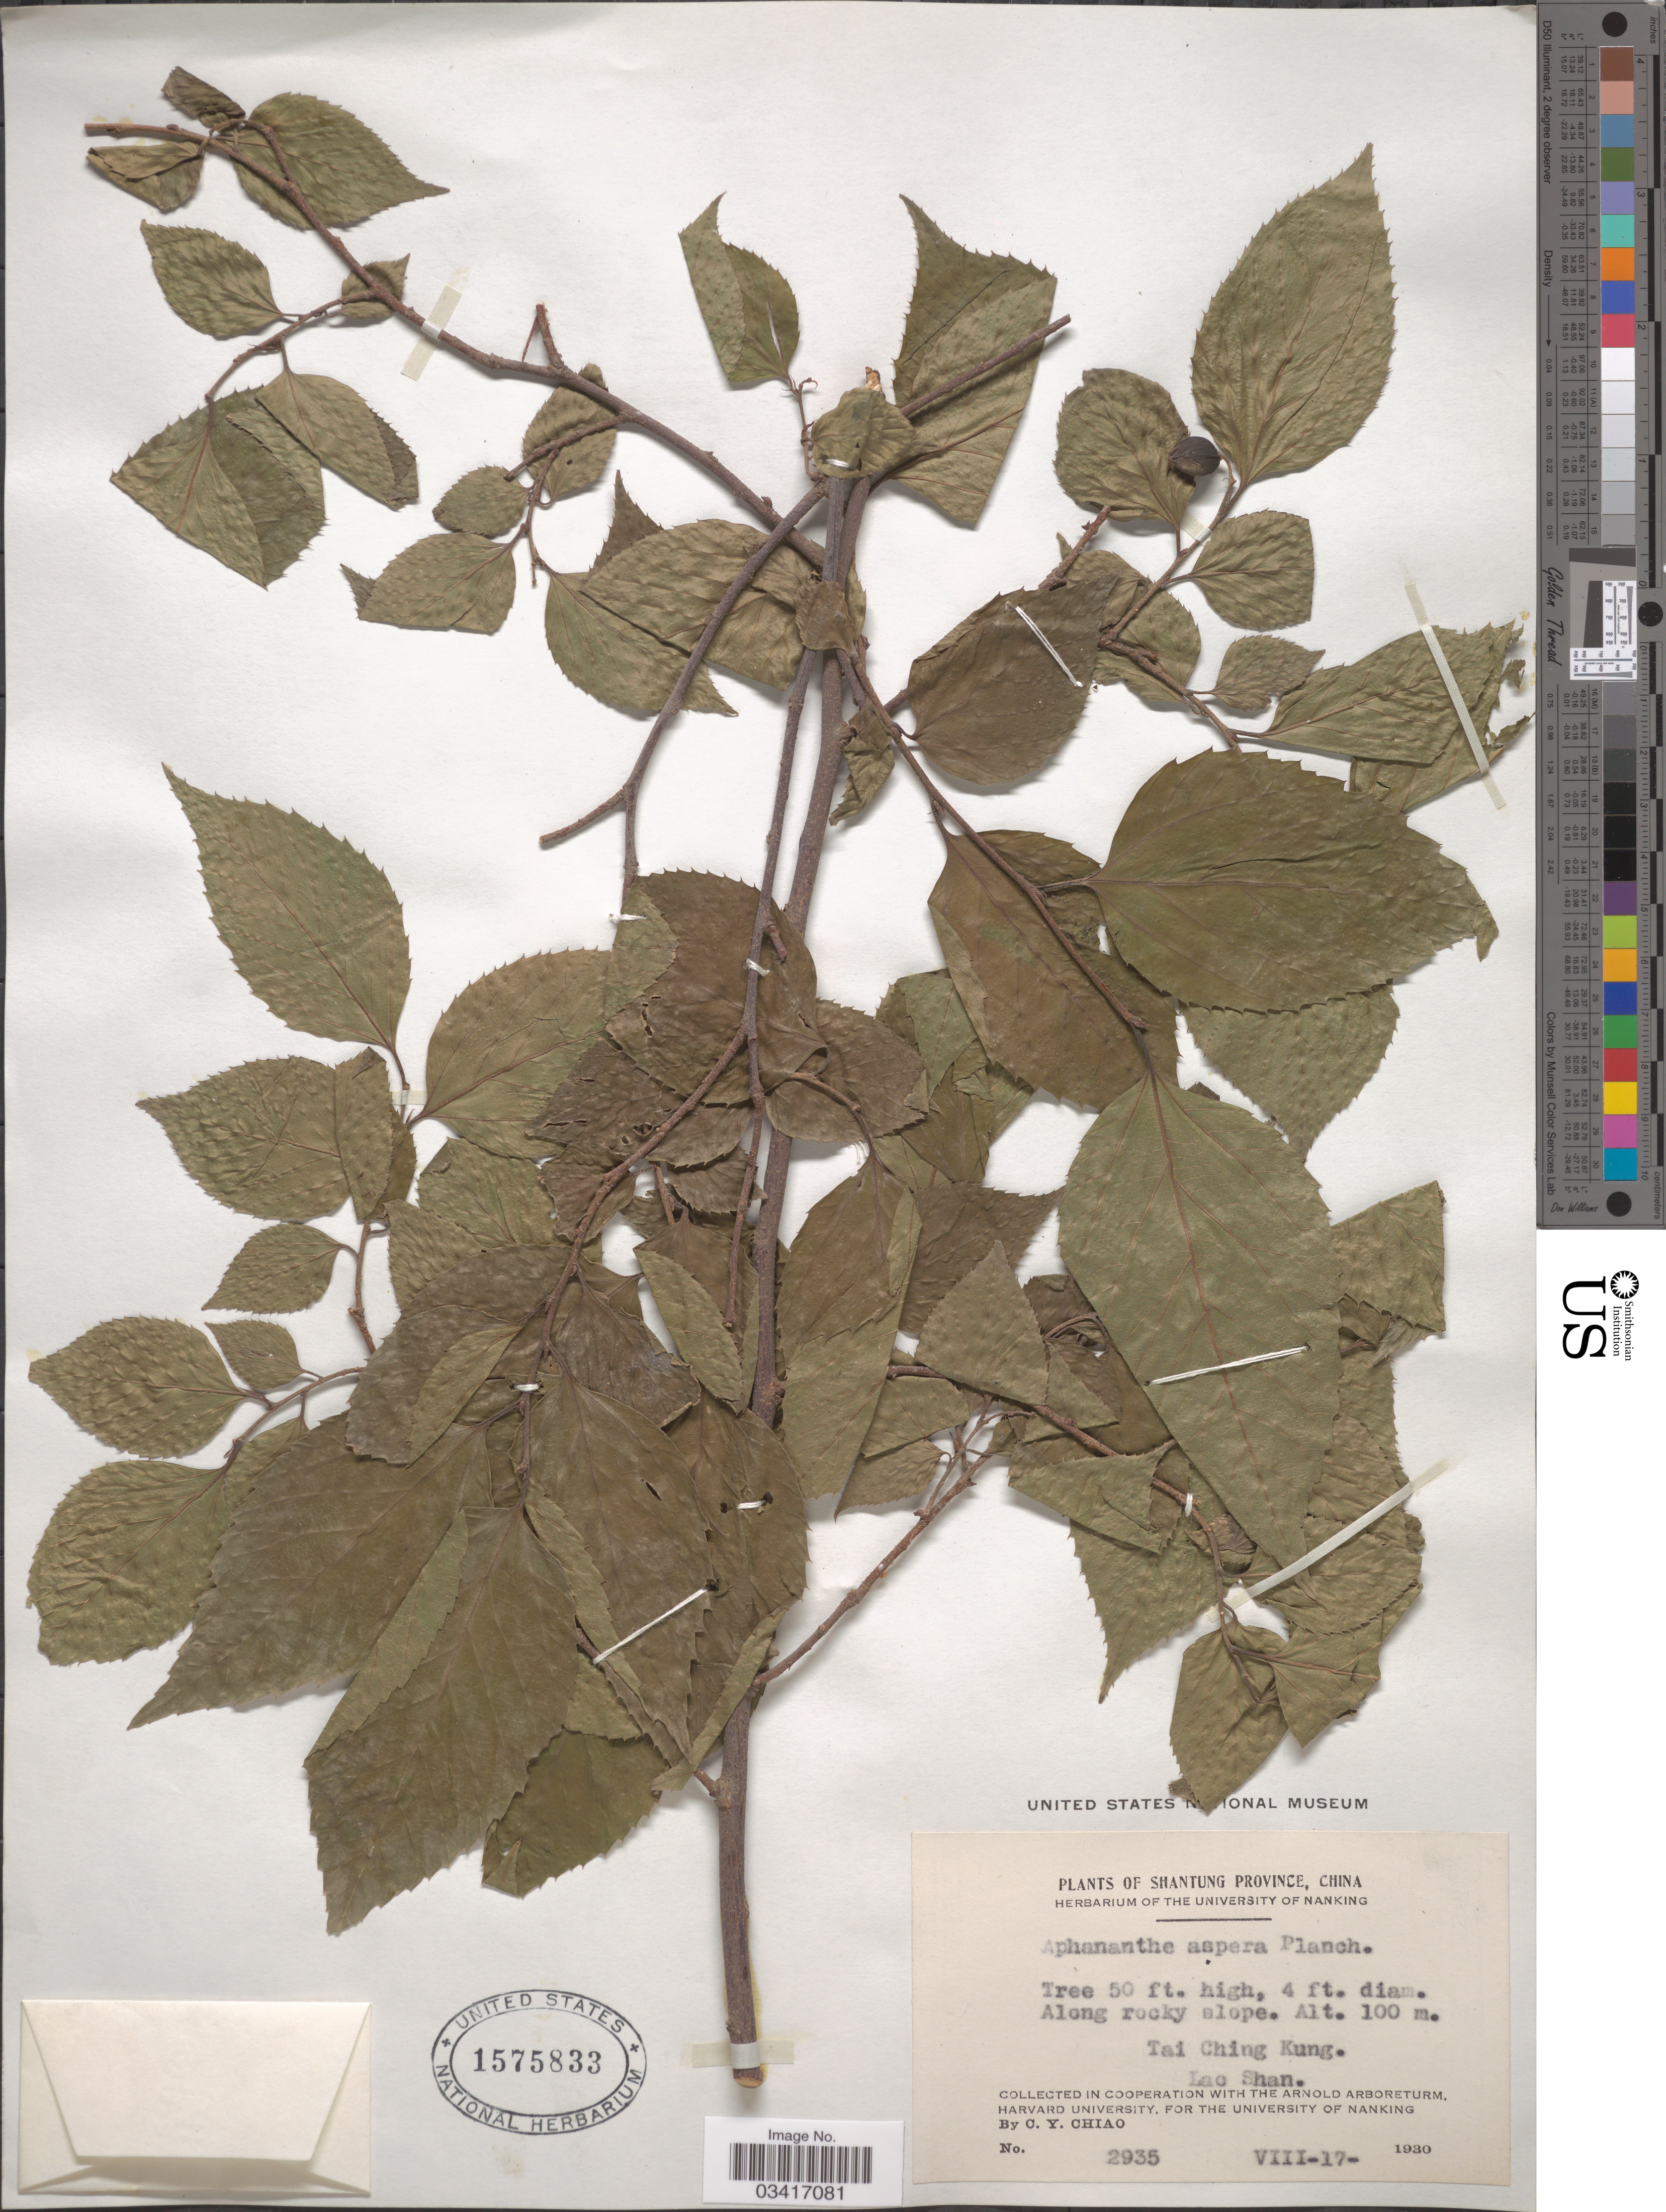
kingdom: Plantae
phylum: Tracheophyta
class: Magnoliopsida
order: Rosales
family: Cannabaceae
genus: Aphananthe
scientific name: Aphananthe aspera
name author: Planch.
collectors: C. Y. Chiao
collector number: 2935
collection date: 1930-08-17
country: China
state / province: Shandong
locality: Shantung Province. Tai Ching Kung. Lao Shan.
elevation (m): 100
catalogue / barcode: US 1575833